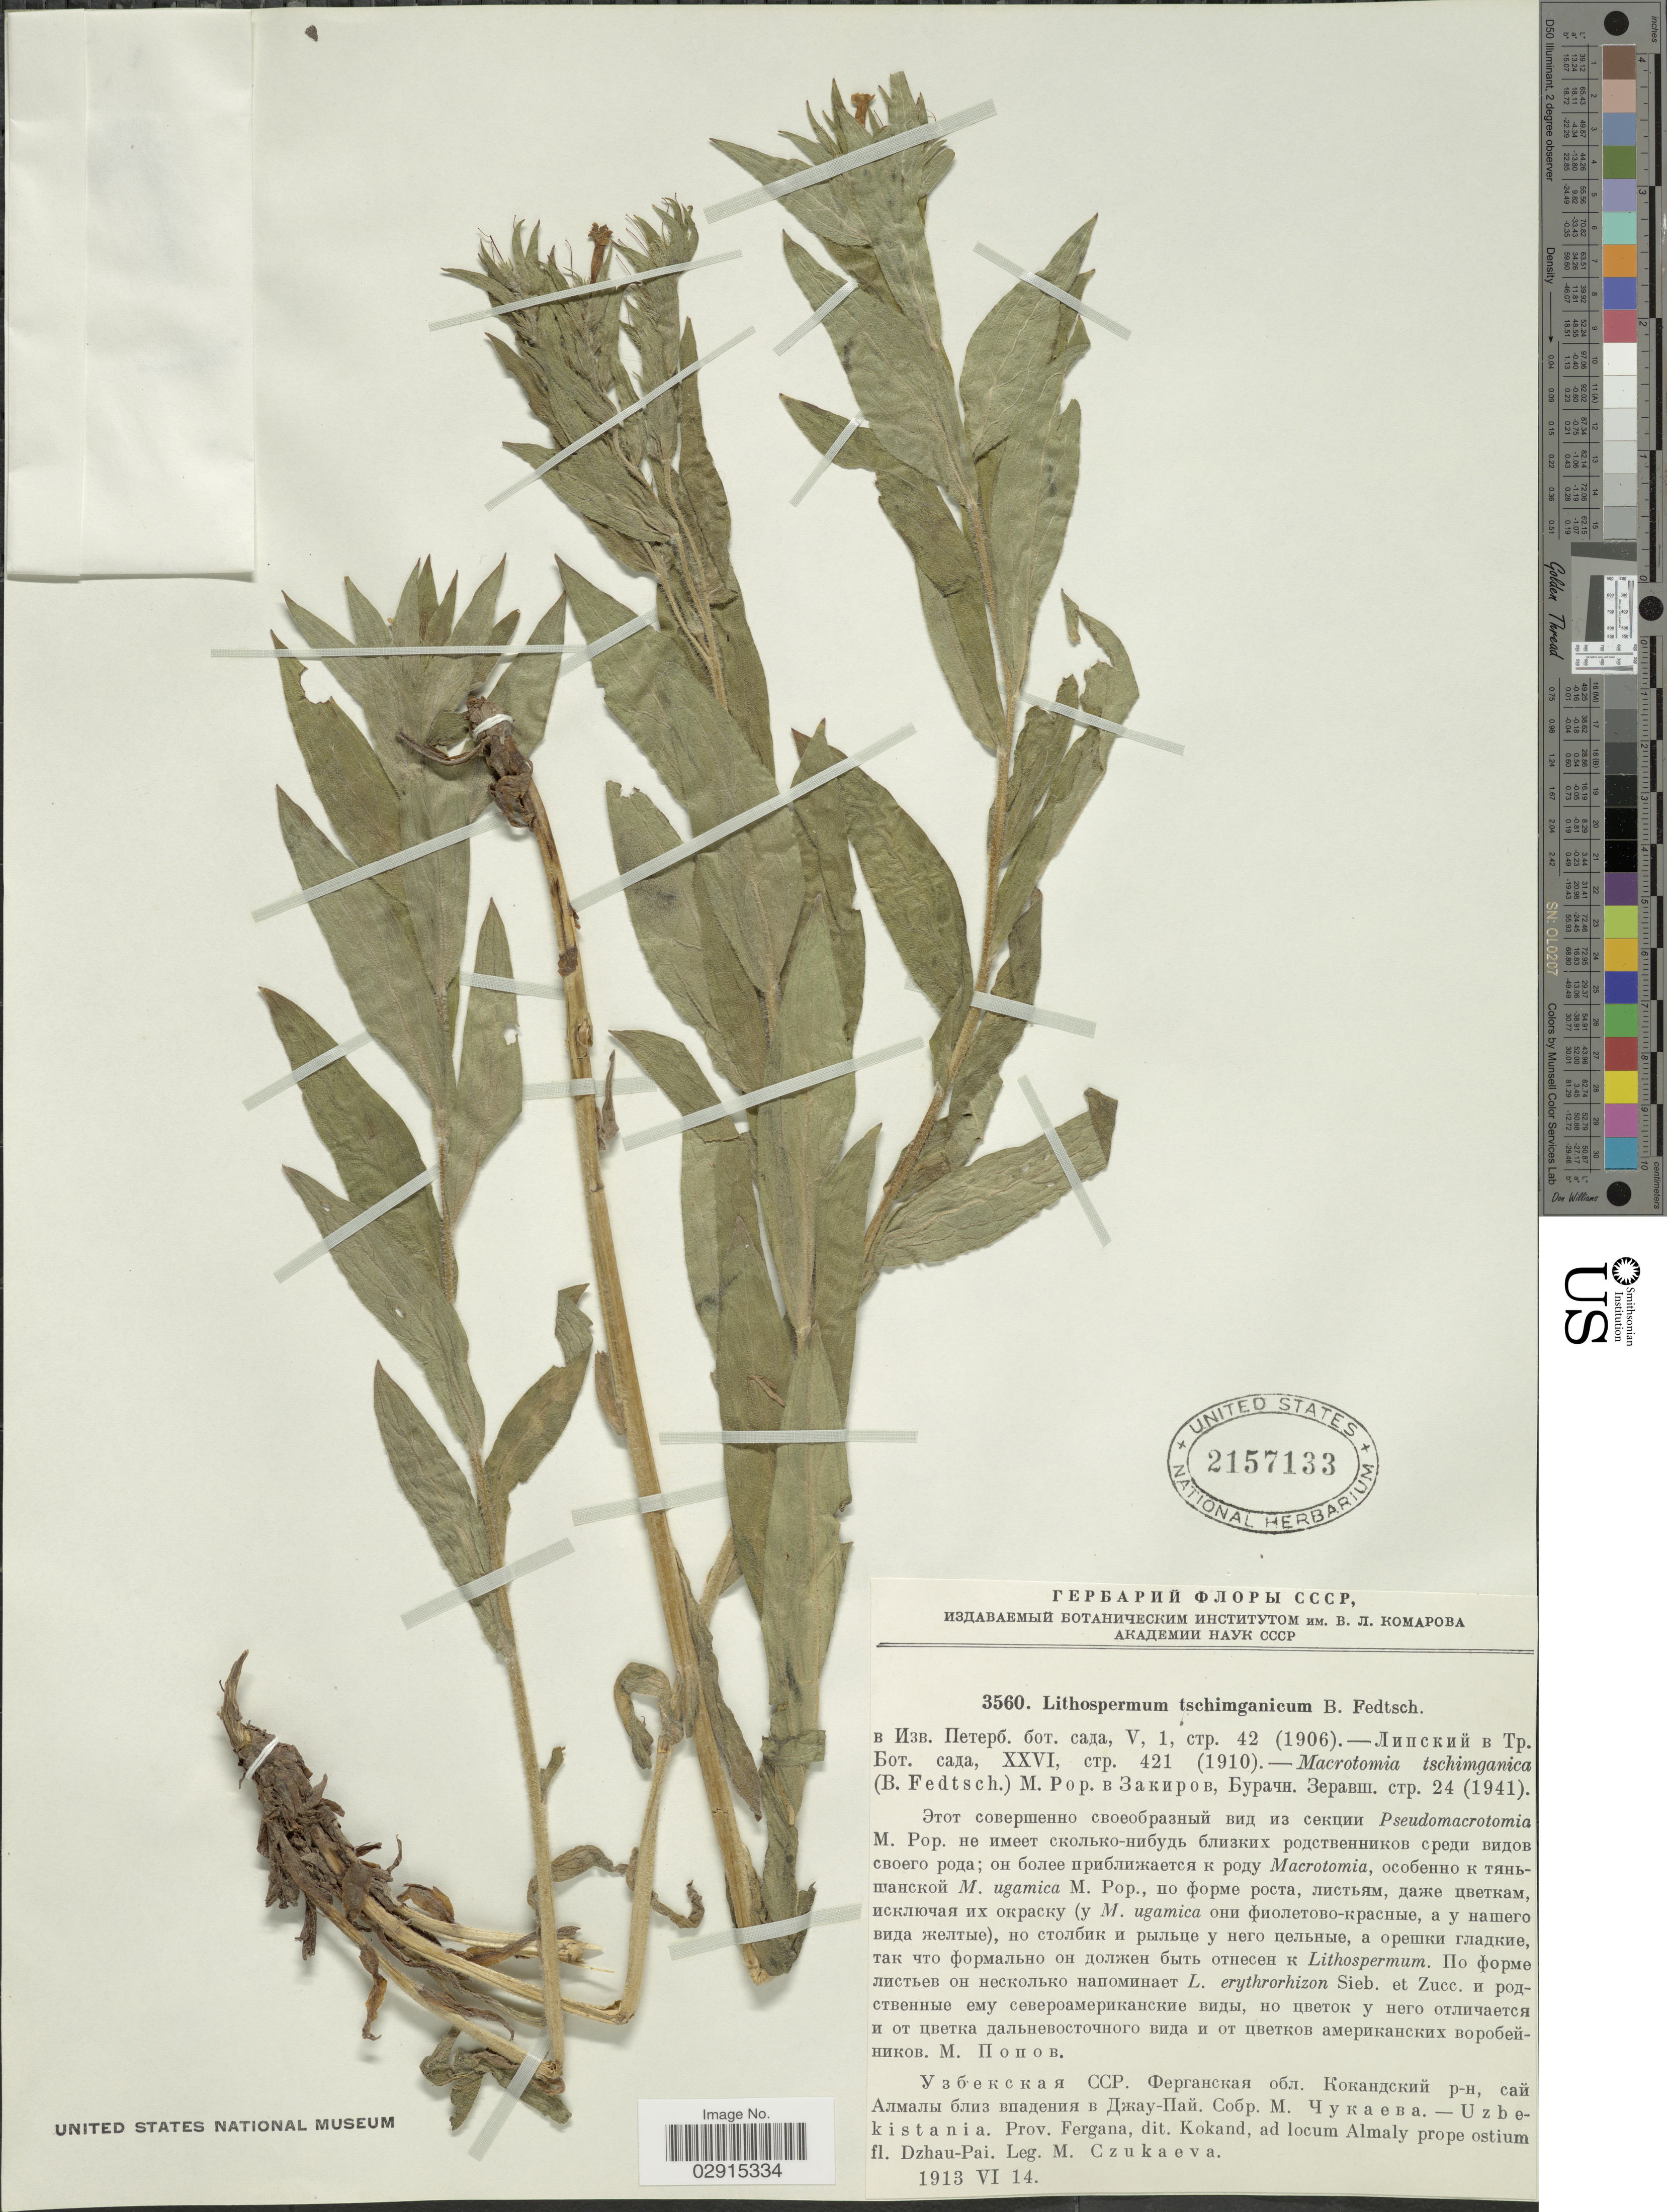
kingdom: Plantae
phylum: Tracheophyta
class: Magnoliopsida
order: Boraginales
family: Boraginaceae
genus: Lithospermum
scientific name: Lithospermum tschimganicum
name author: B. Fedtsch.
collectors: M. Czukaeva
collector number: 3560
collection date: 1913-06-14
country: Uzbekistan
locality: Prov. Fergana, dit. Kokand, ad locum Almaly prope ostium fl. Dzhau-Pai.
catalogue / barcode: US 2157133